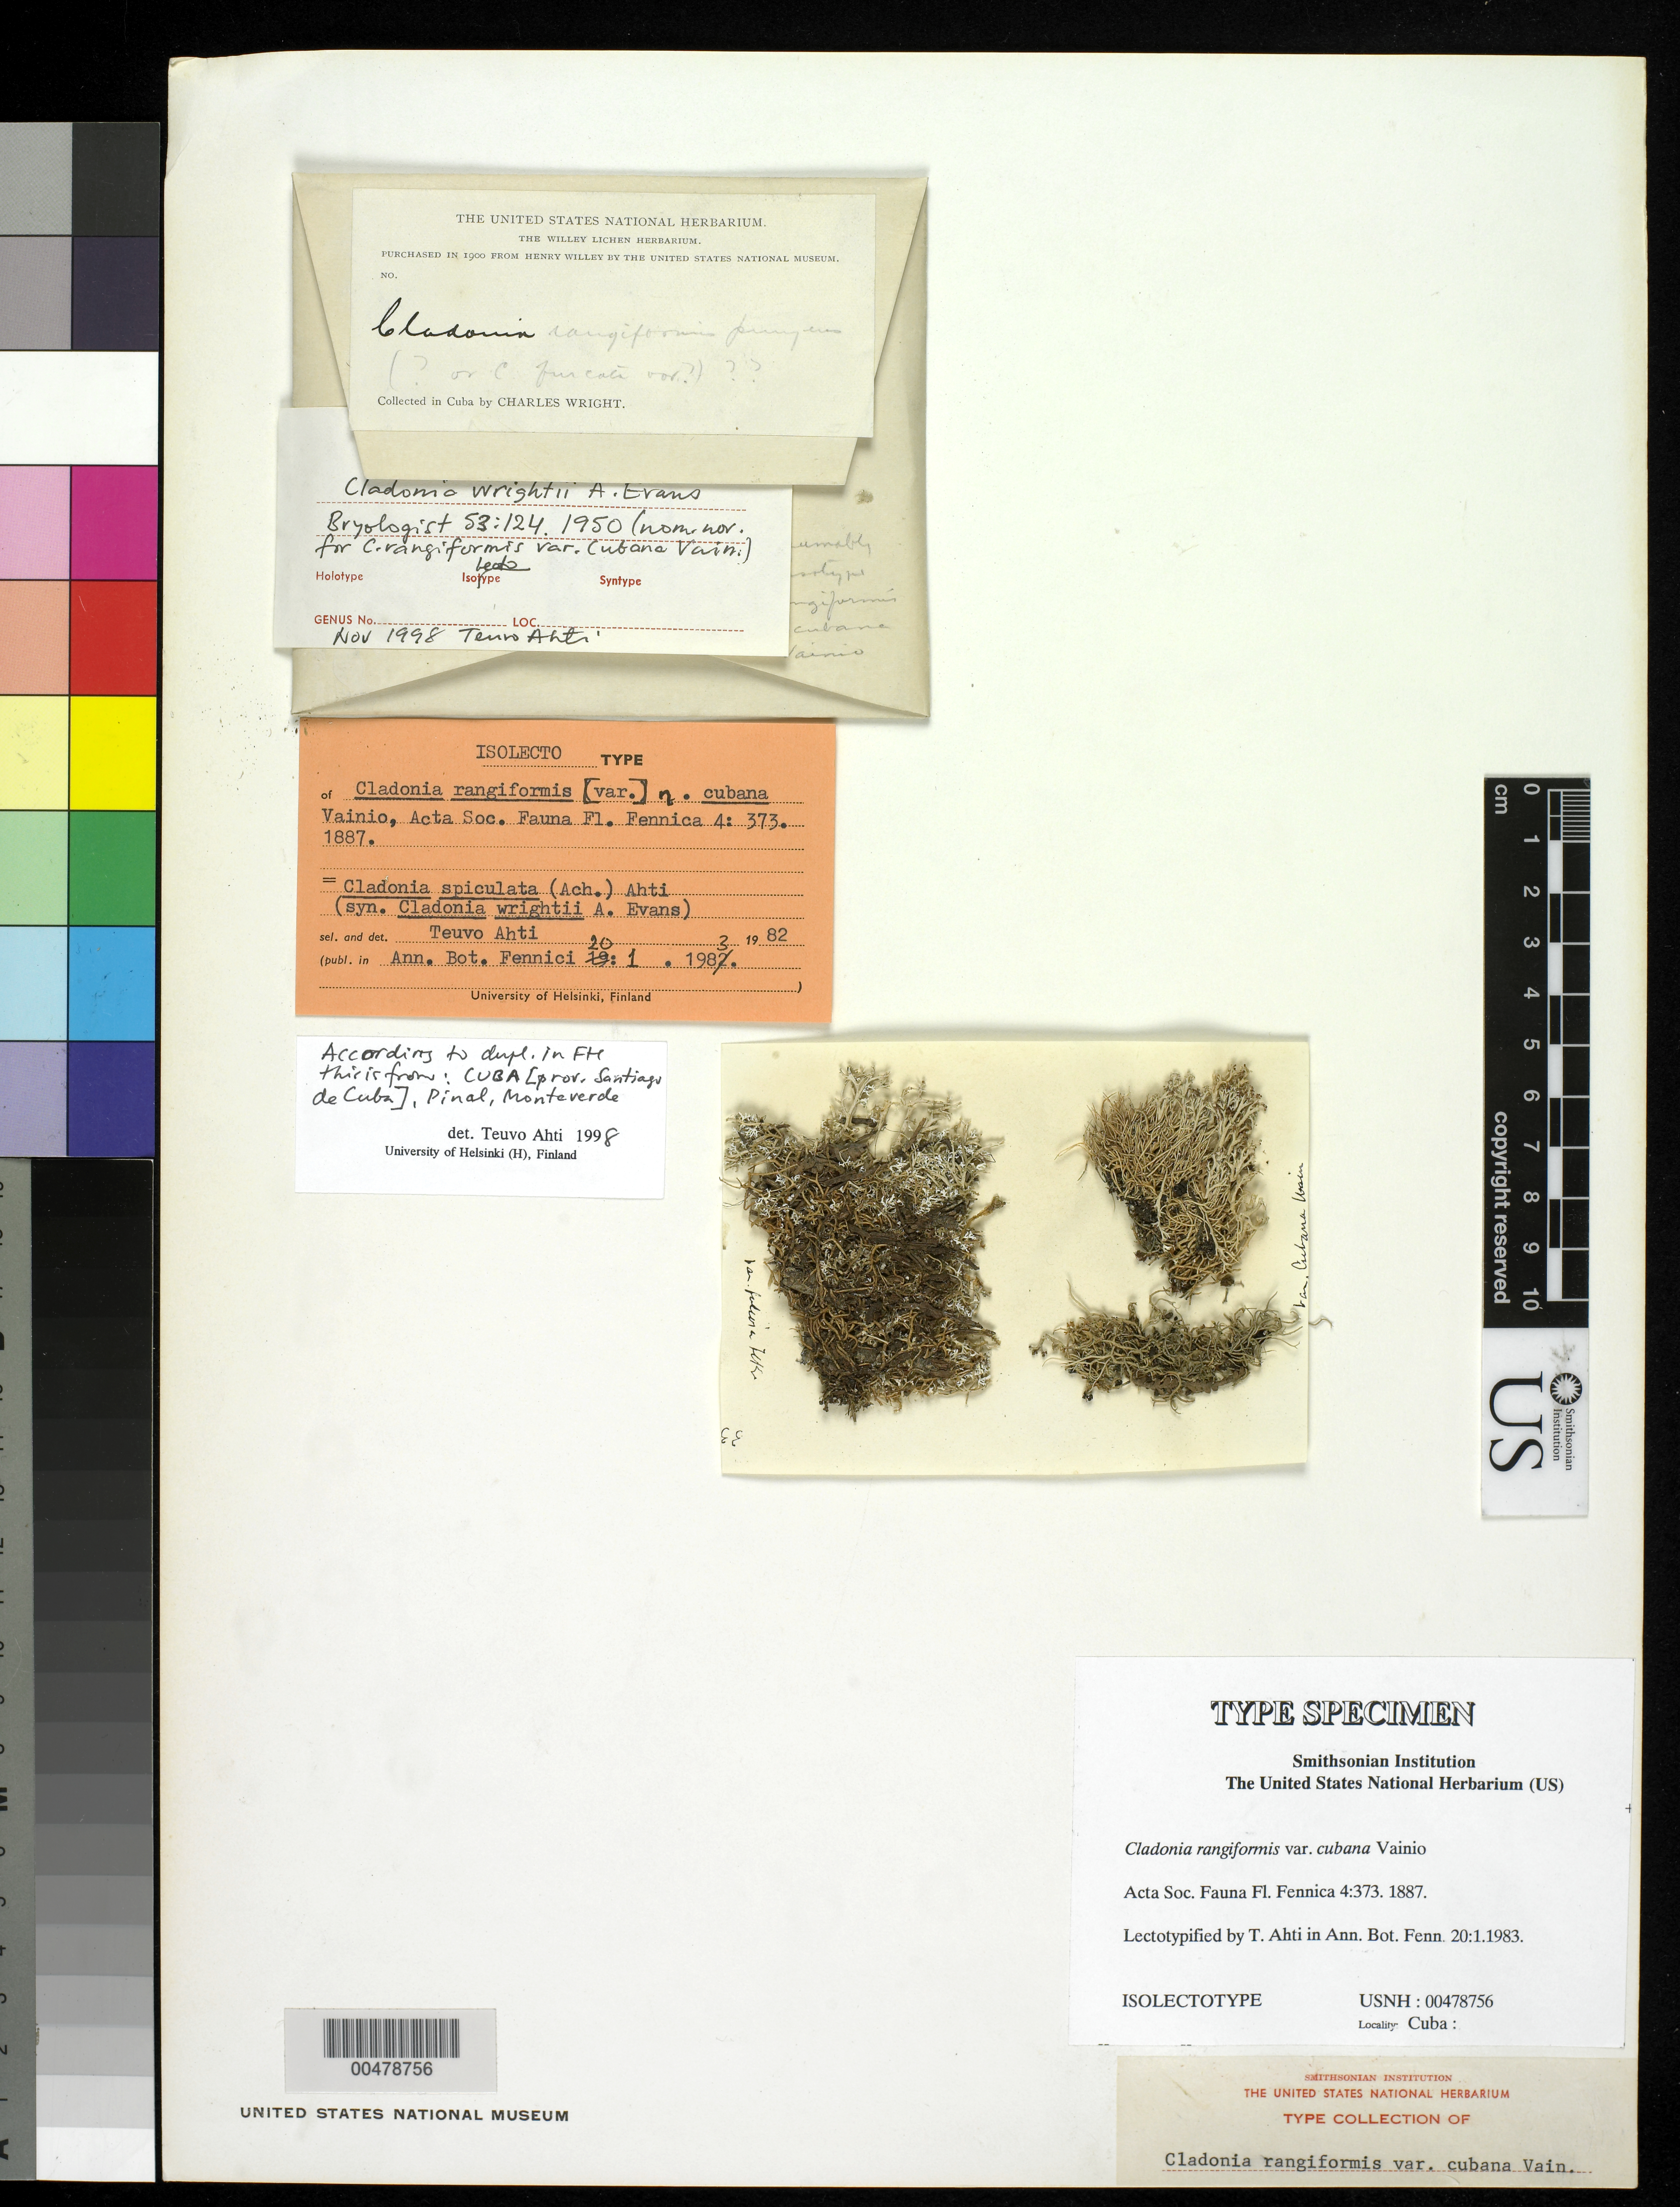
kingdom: Fungi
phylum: Ascomycota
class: Lecanoromycetes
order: Lecanorales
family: Cladoniaceae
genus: Cladonia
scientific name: Cladonia rangiformis var. cubana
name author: Vain.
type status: Isolectotype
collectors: C. Wright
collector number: Lich. Ins. Cubae 33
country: Cuba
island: Greater Antilles